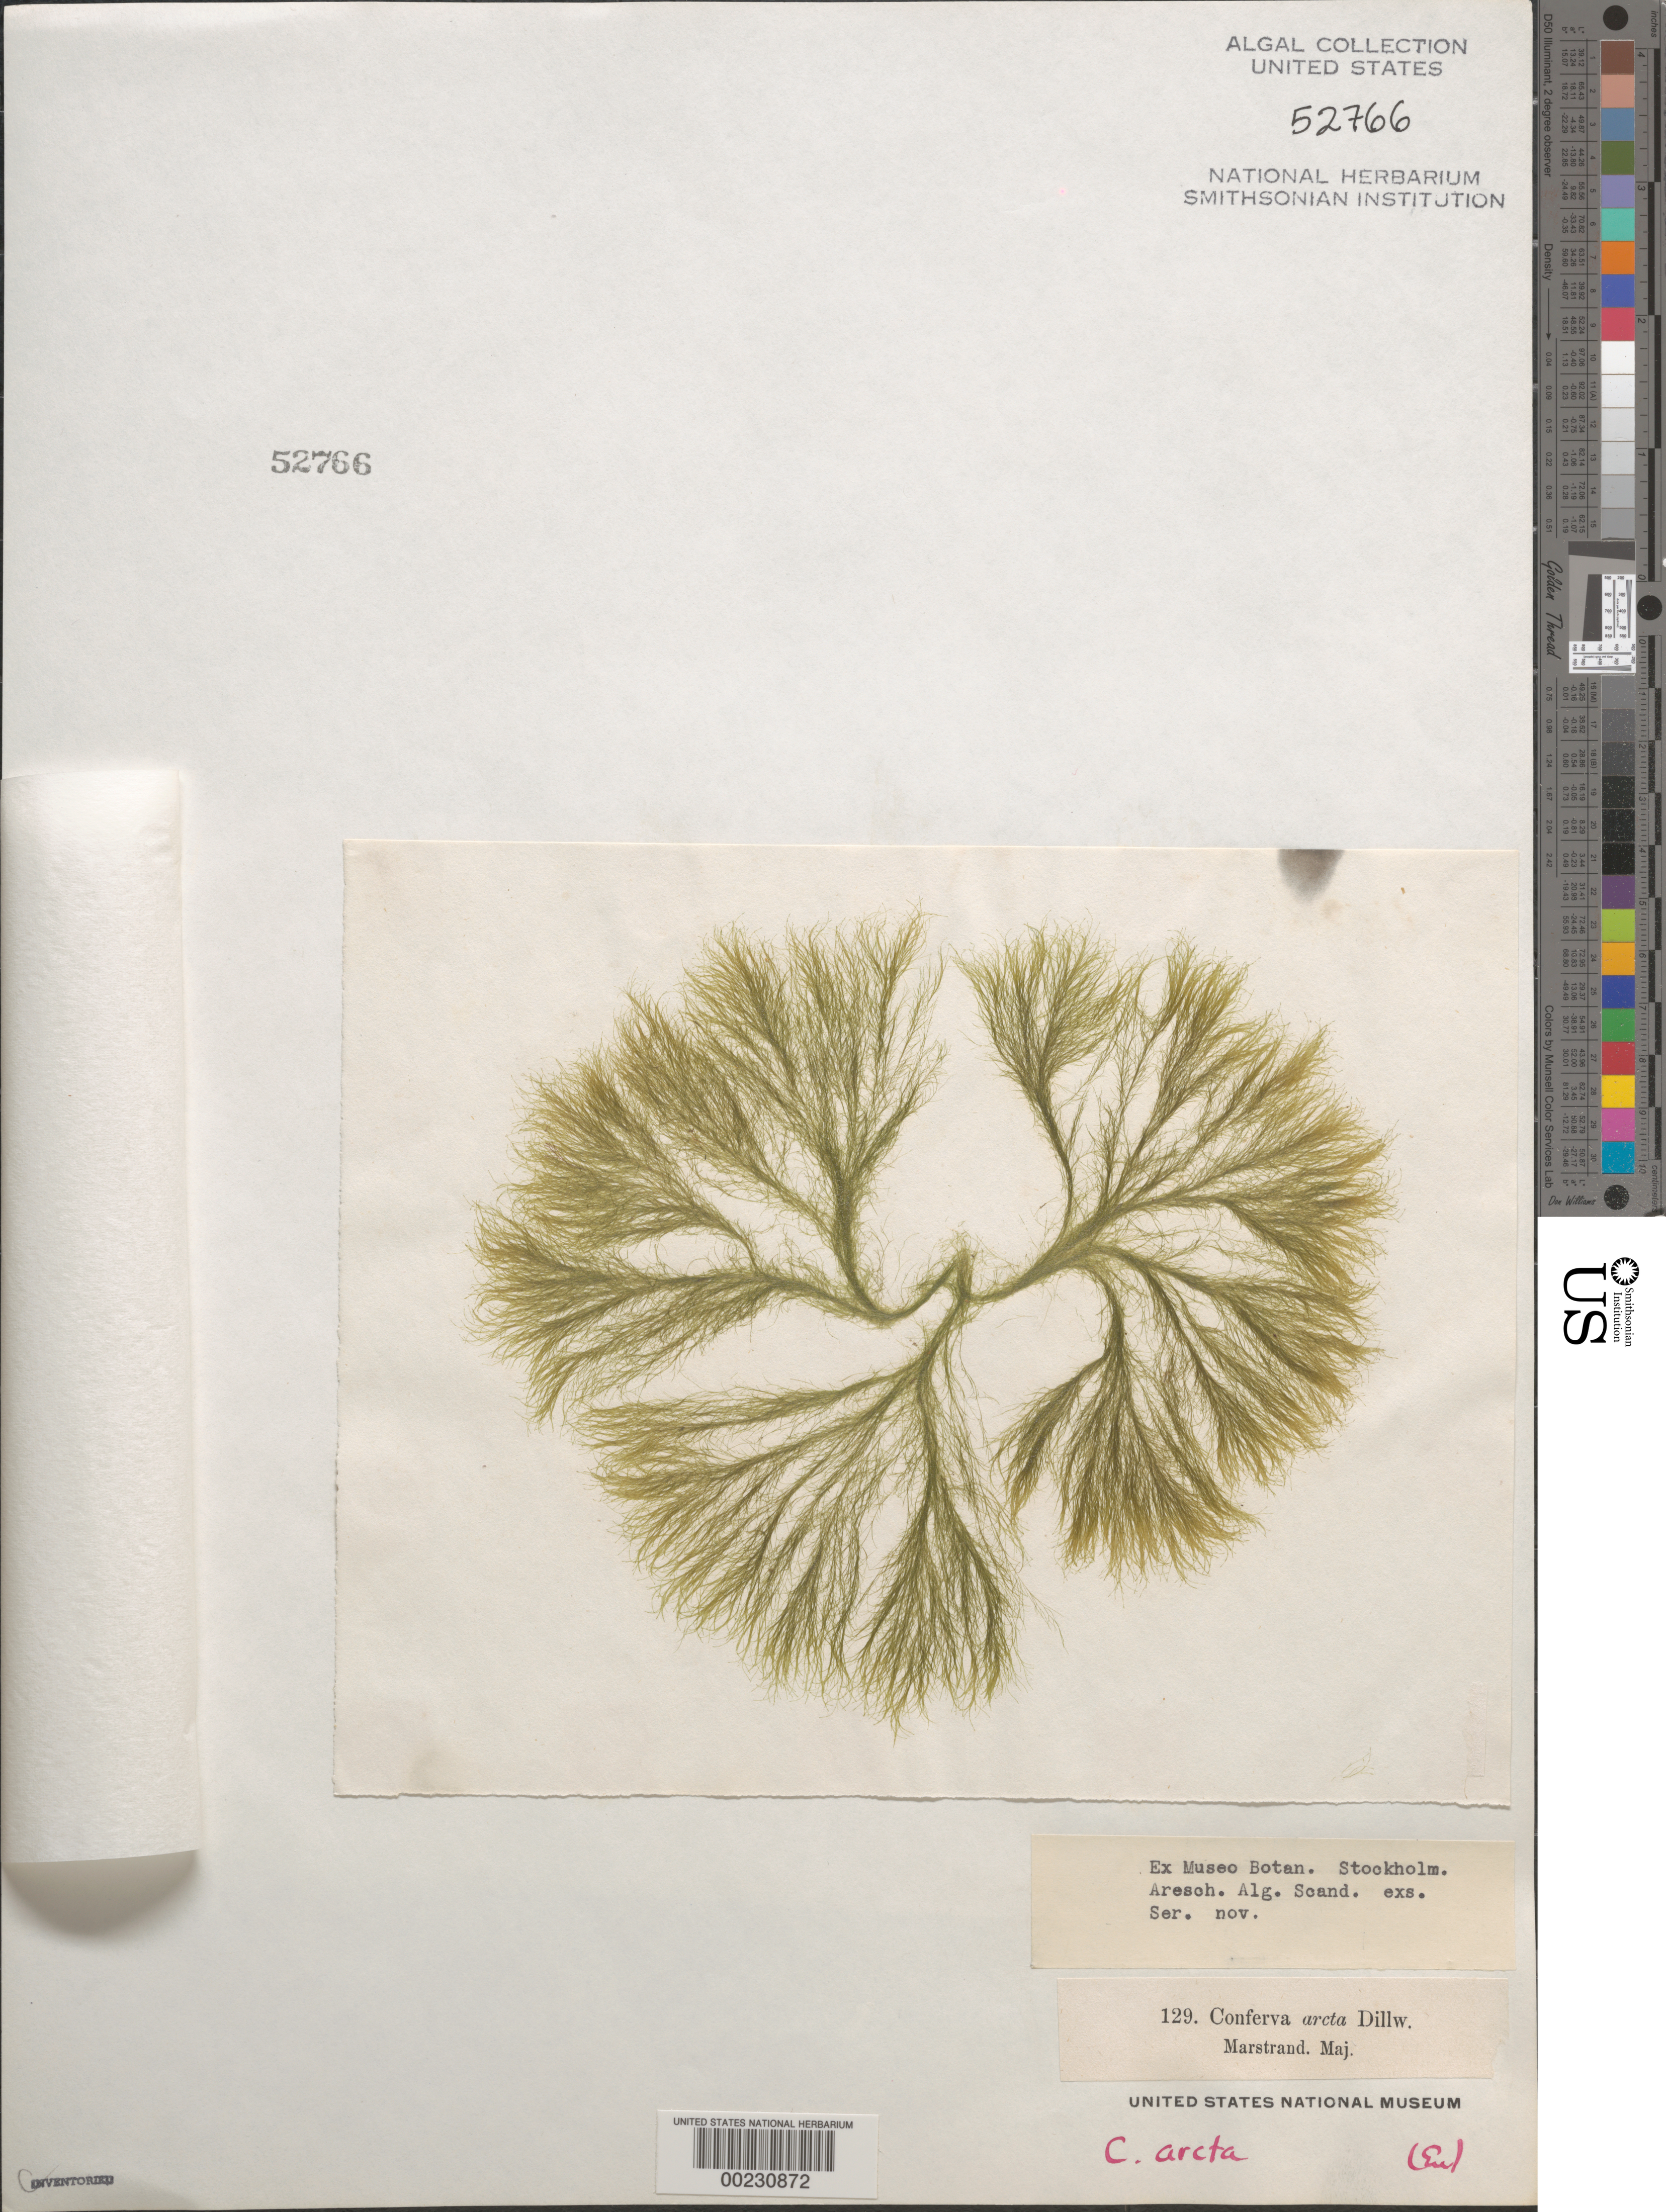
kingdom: Plantae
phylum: Chlorophyta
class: Ulvophyceae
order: Ulotrichales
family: Ulotrichaceae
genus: Acrosiphonia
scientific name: Acrosiphonia arcta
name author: (Dillwyn) Gain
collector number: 129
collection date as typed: May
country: Sweden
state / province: Västra Götaland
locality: Marstrand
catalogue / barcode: US 52766